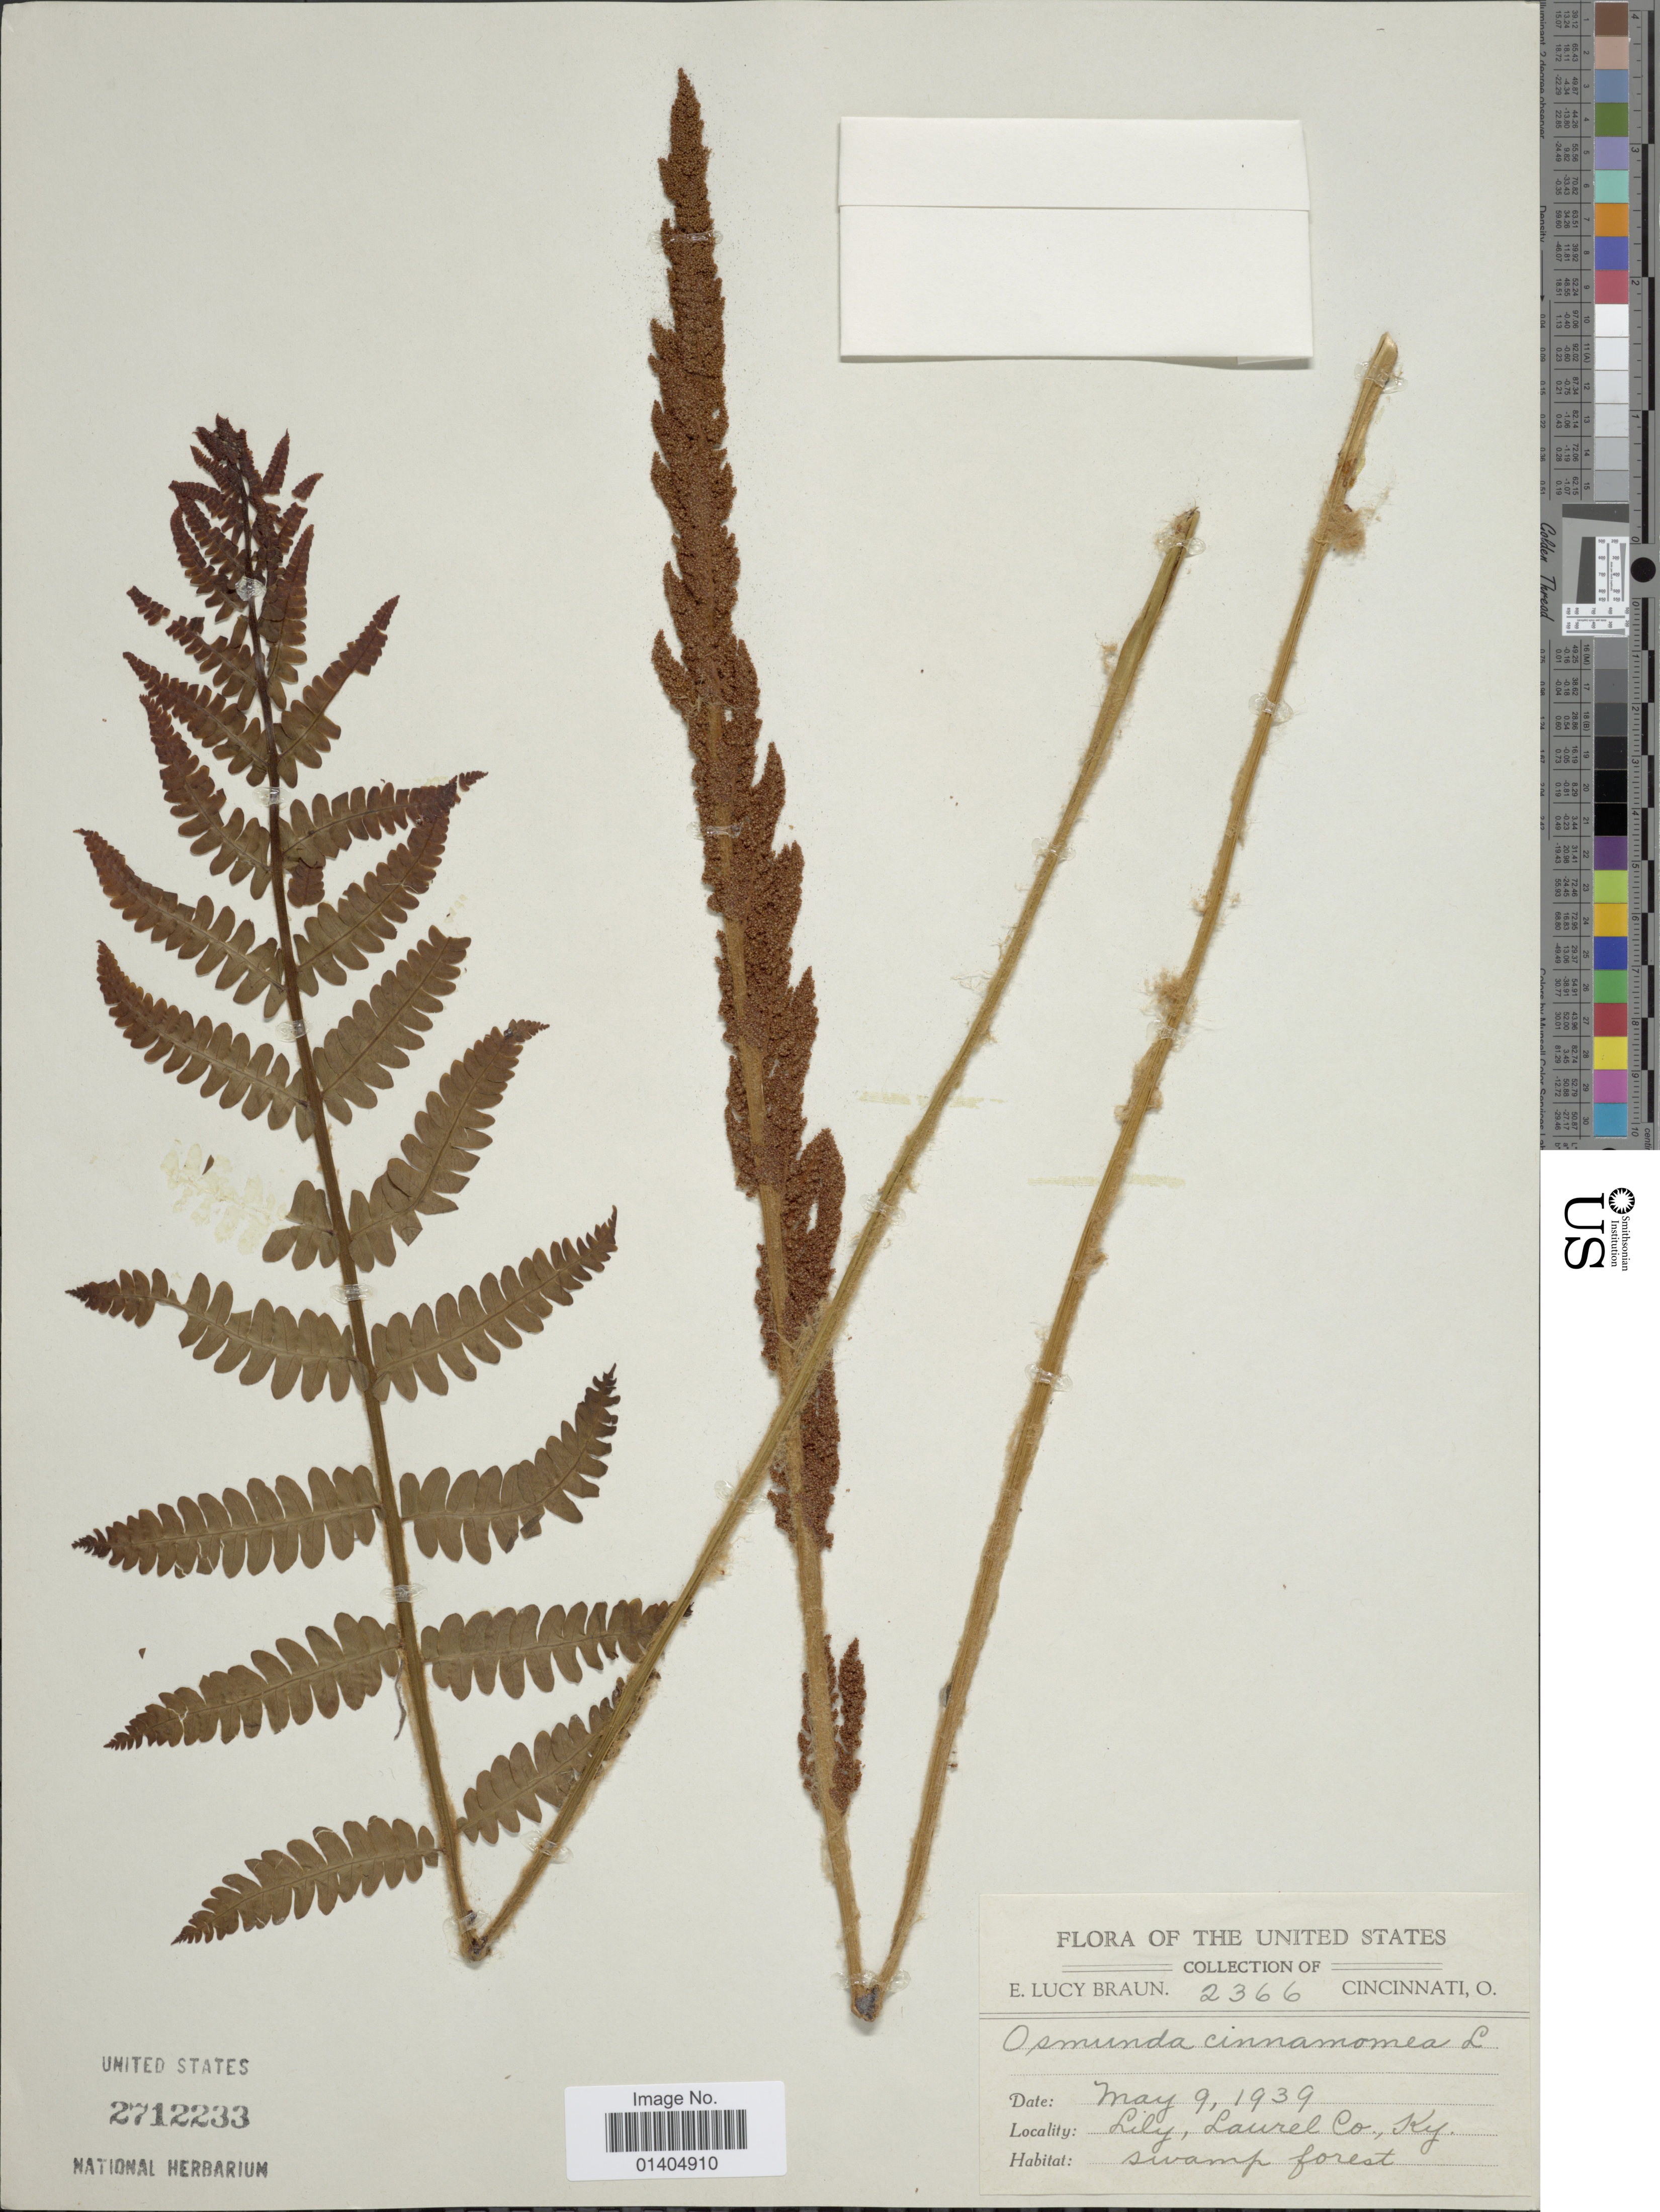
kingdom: Plantae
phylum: Tracheophyta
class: Polypodiopsida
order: Osmundales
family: Osmundaceae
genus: Osmundastrum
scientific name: Osmundastrum cinnamomeum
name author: (L.) C. Presl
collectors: E. L. Braun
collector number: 2366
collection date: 1939-05-09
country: United States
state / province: Kentucky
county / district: Laurel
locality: Lily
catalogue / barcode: US 2712233